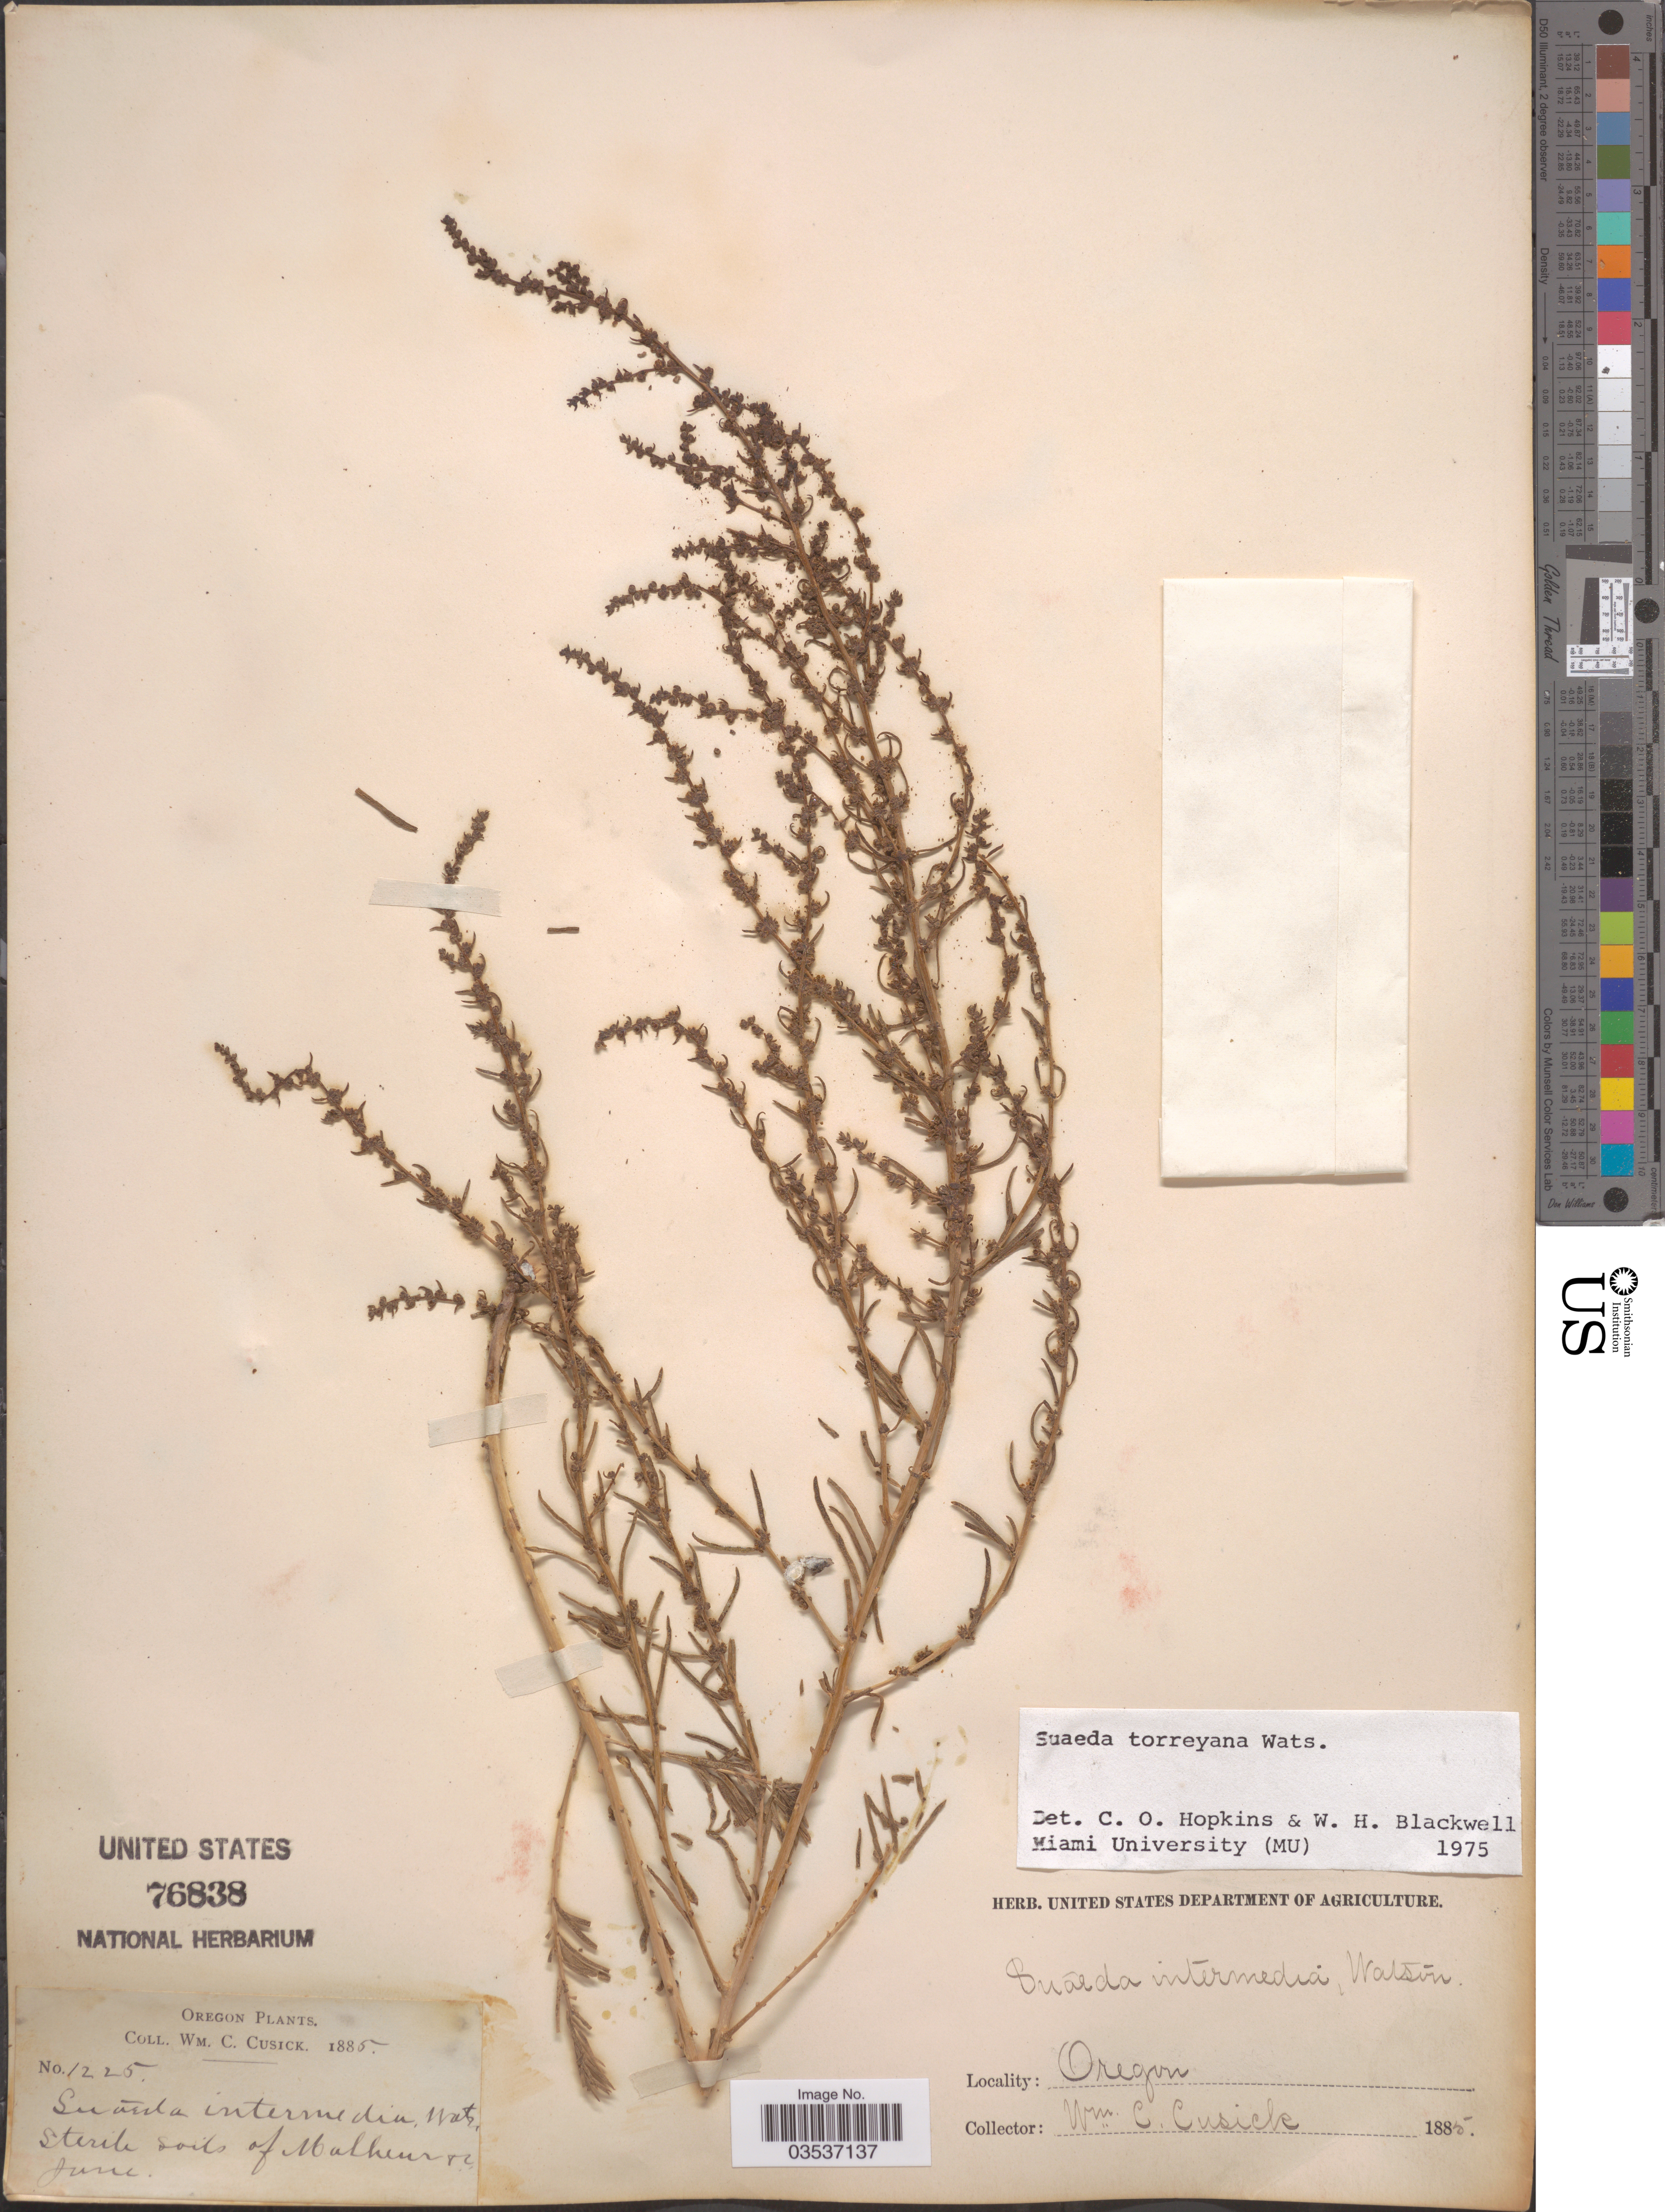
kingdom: Plantae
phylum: Tracheophyta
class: Magnoliopsida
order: Caryophyllales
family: Amaranthaceae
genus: Suaeda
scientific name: Suaeda torreyana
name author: S. Watson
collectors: W. C. Cusick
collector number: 1225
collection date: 1885-06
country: United States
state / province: Oregon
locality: Soils of Malheur.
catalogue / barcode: US 76838